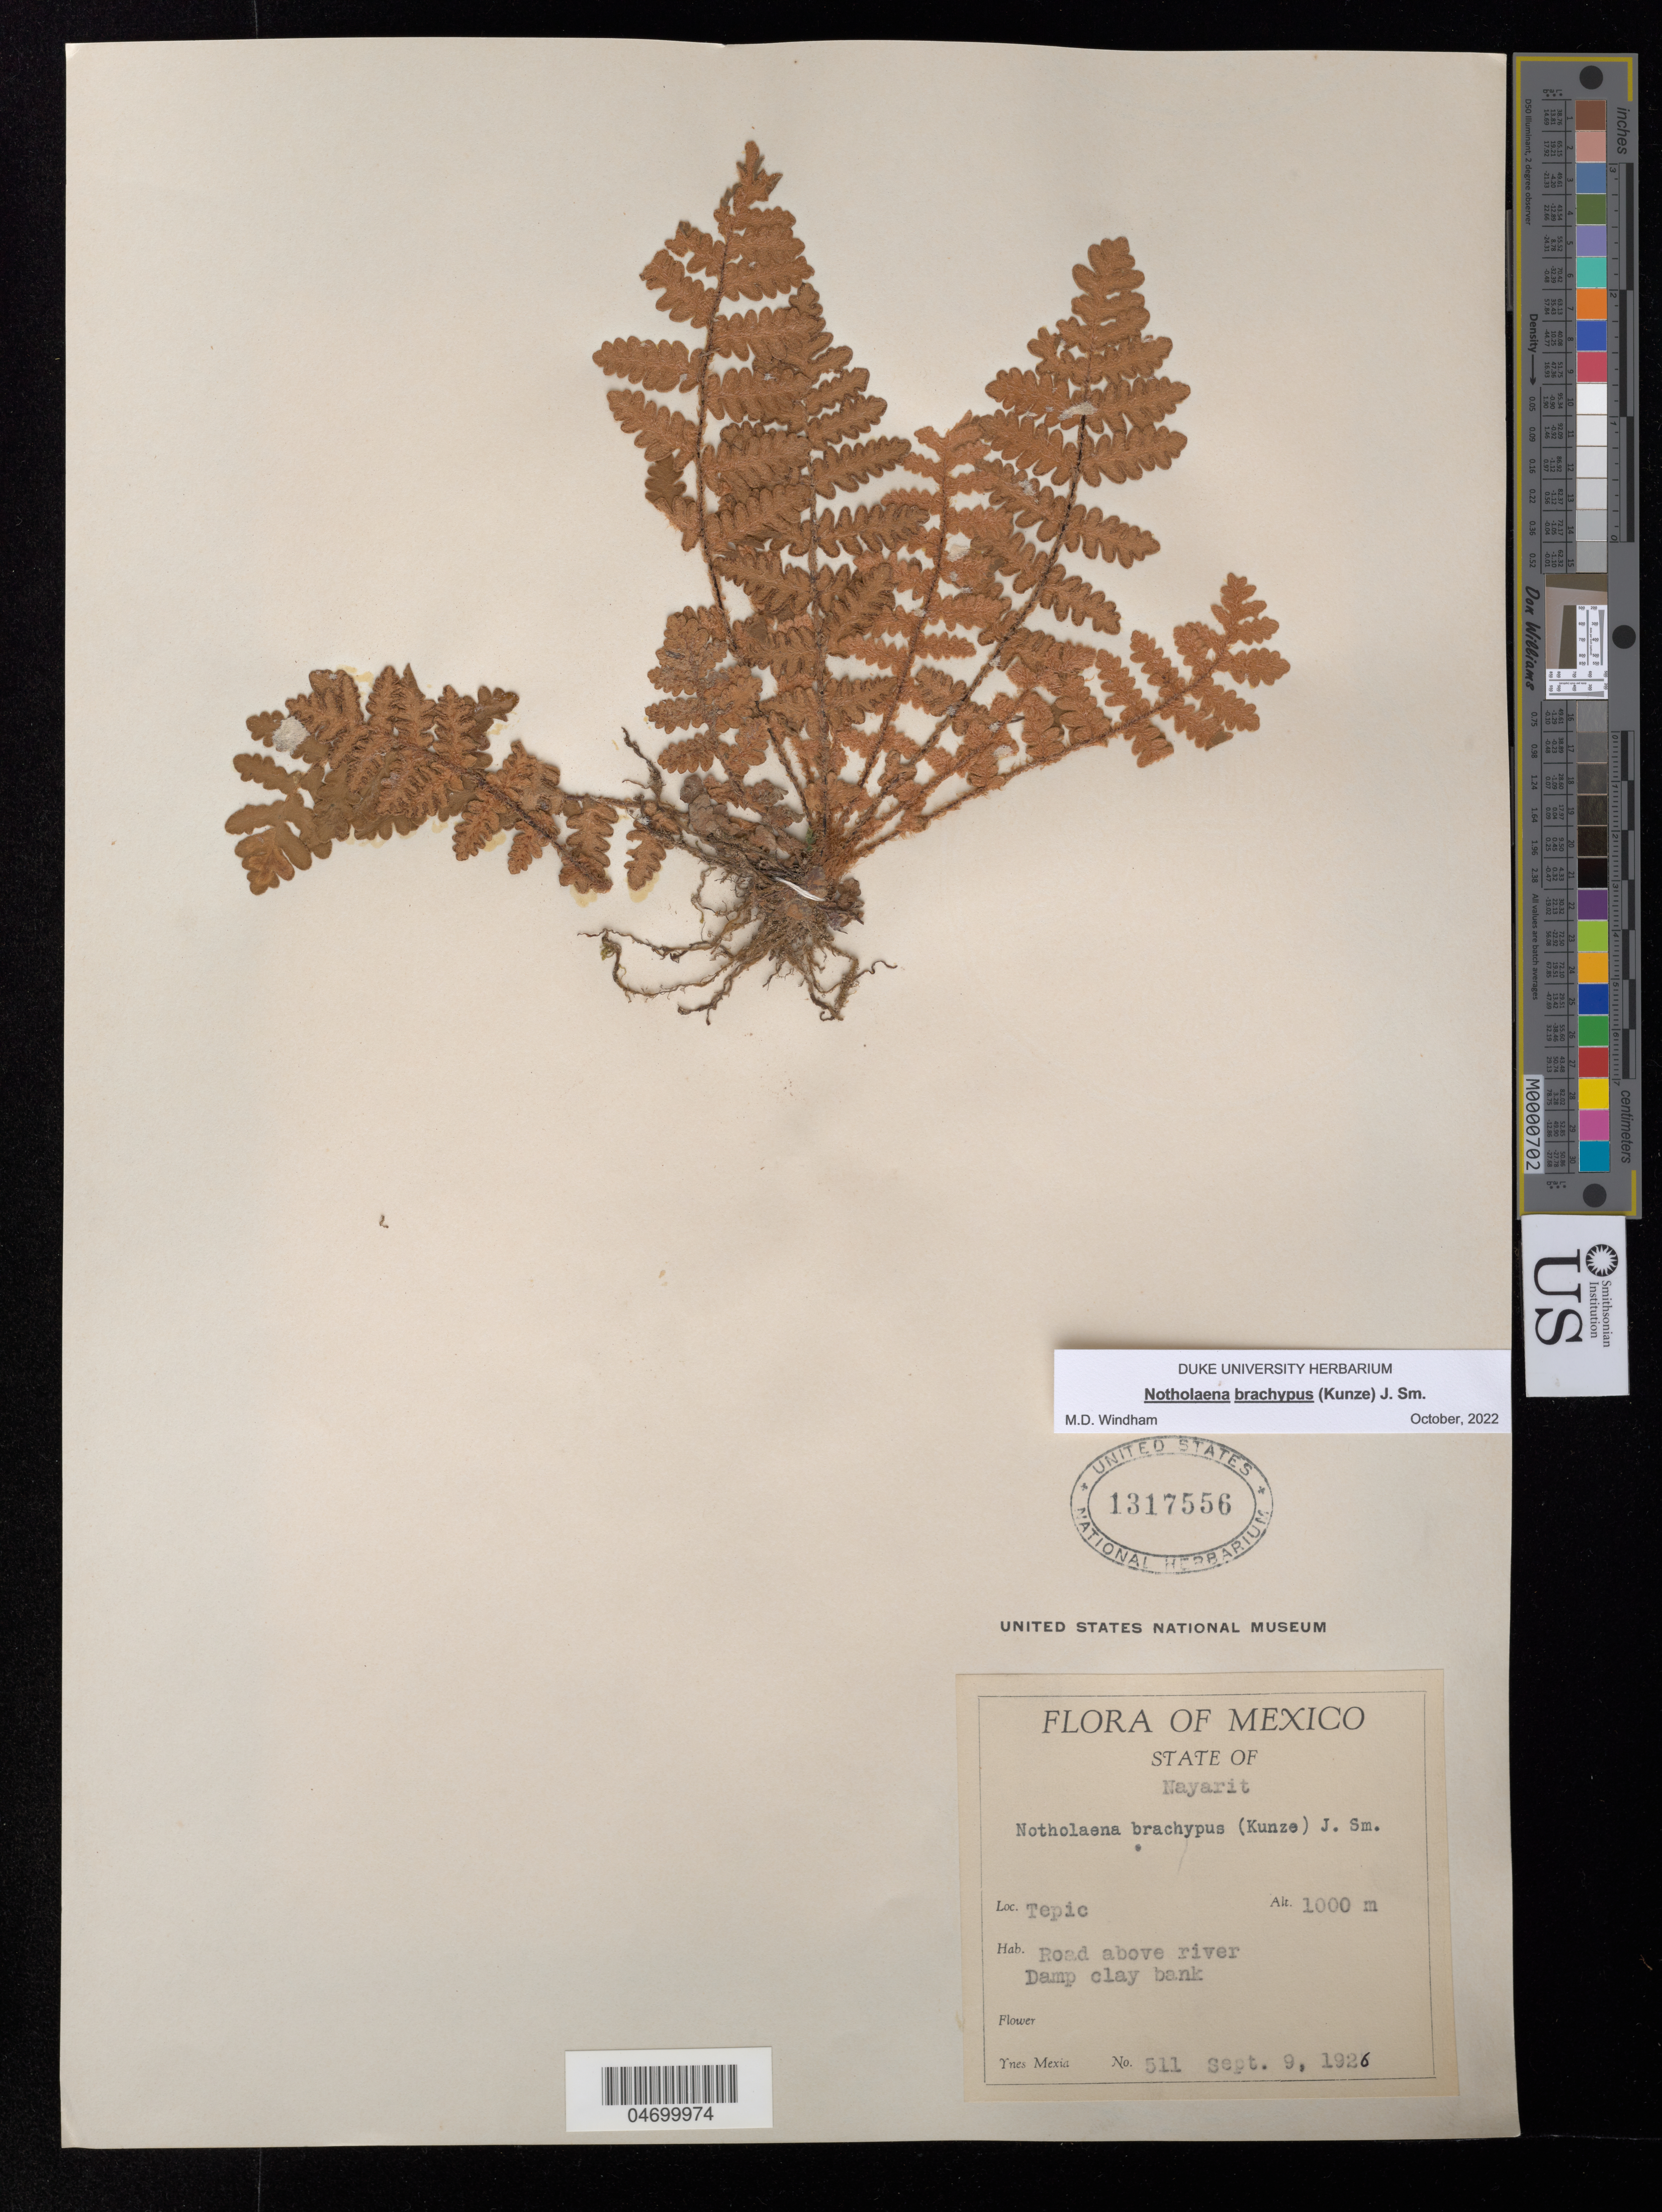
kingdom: Plantae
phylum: Tracheophyta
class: Polypodiopsida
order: Polypodiales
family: Pteridaceae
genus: Notholaena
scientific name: Notholaena brachypus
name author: (Kunze) J. Sm.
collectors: Y. Mexia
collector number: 511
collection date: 1926-09-09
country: Mexico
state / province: Nayarit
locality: Tepic. Road above river Damp clay bank.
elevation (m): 1000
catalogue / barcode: US 1317556